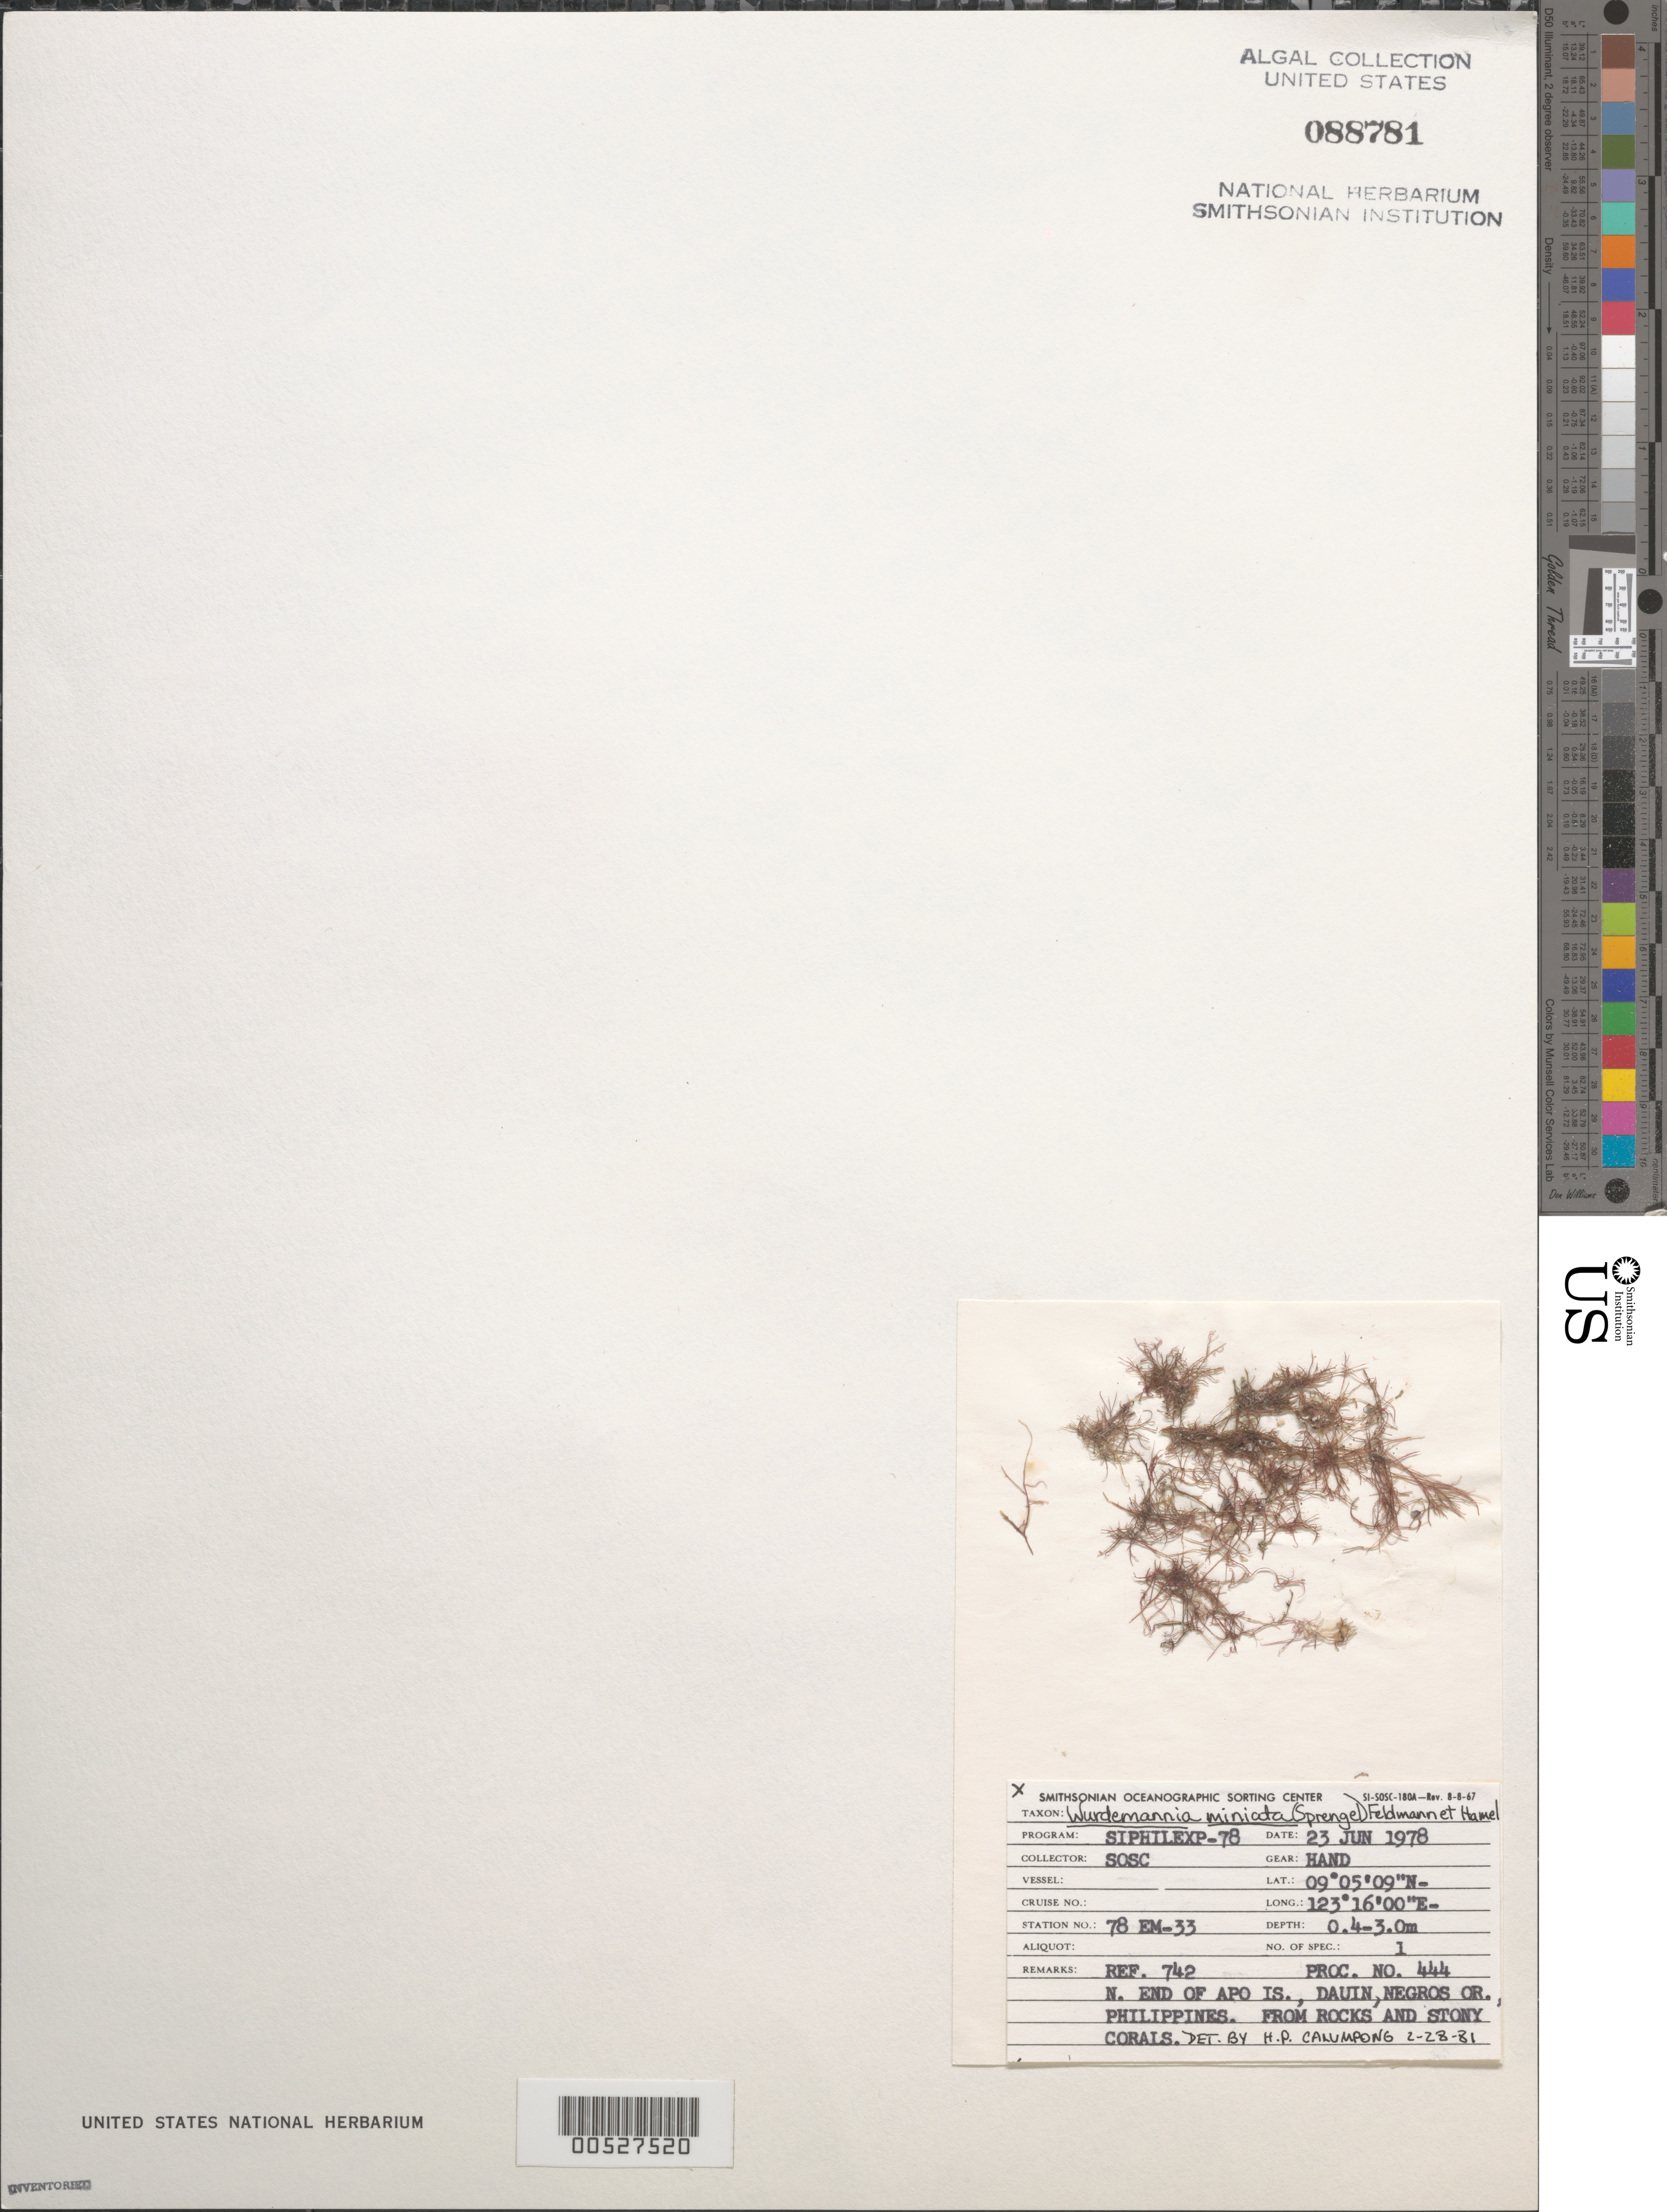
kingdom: Plantae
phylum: Rhodophyta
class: Florideophyceae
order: Gigartinales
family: Solieriaceae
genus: Wurdemannia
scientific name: Wurdemannia miniata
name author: (Spreng.) Feldmann & G. Hamel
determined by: Calumpong, H. P.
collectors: SOSC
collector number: Station 78 Em-33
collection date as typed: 23 Jun 1978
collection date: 1978-06-23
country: Philippines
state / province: Central Visayas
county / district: Negros Oriental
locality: Apo island, dauin, negros oriental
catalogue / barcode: US 88781